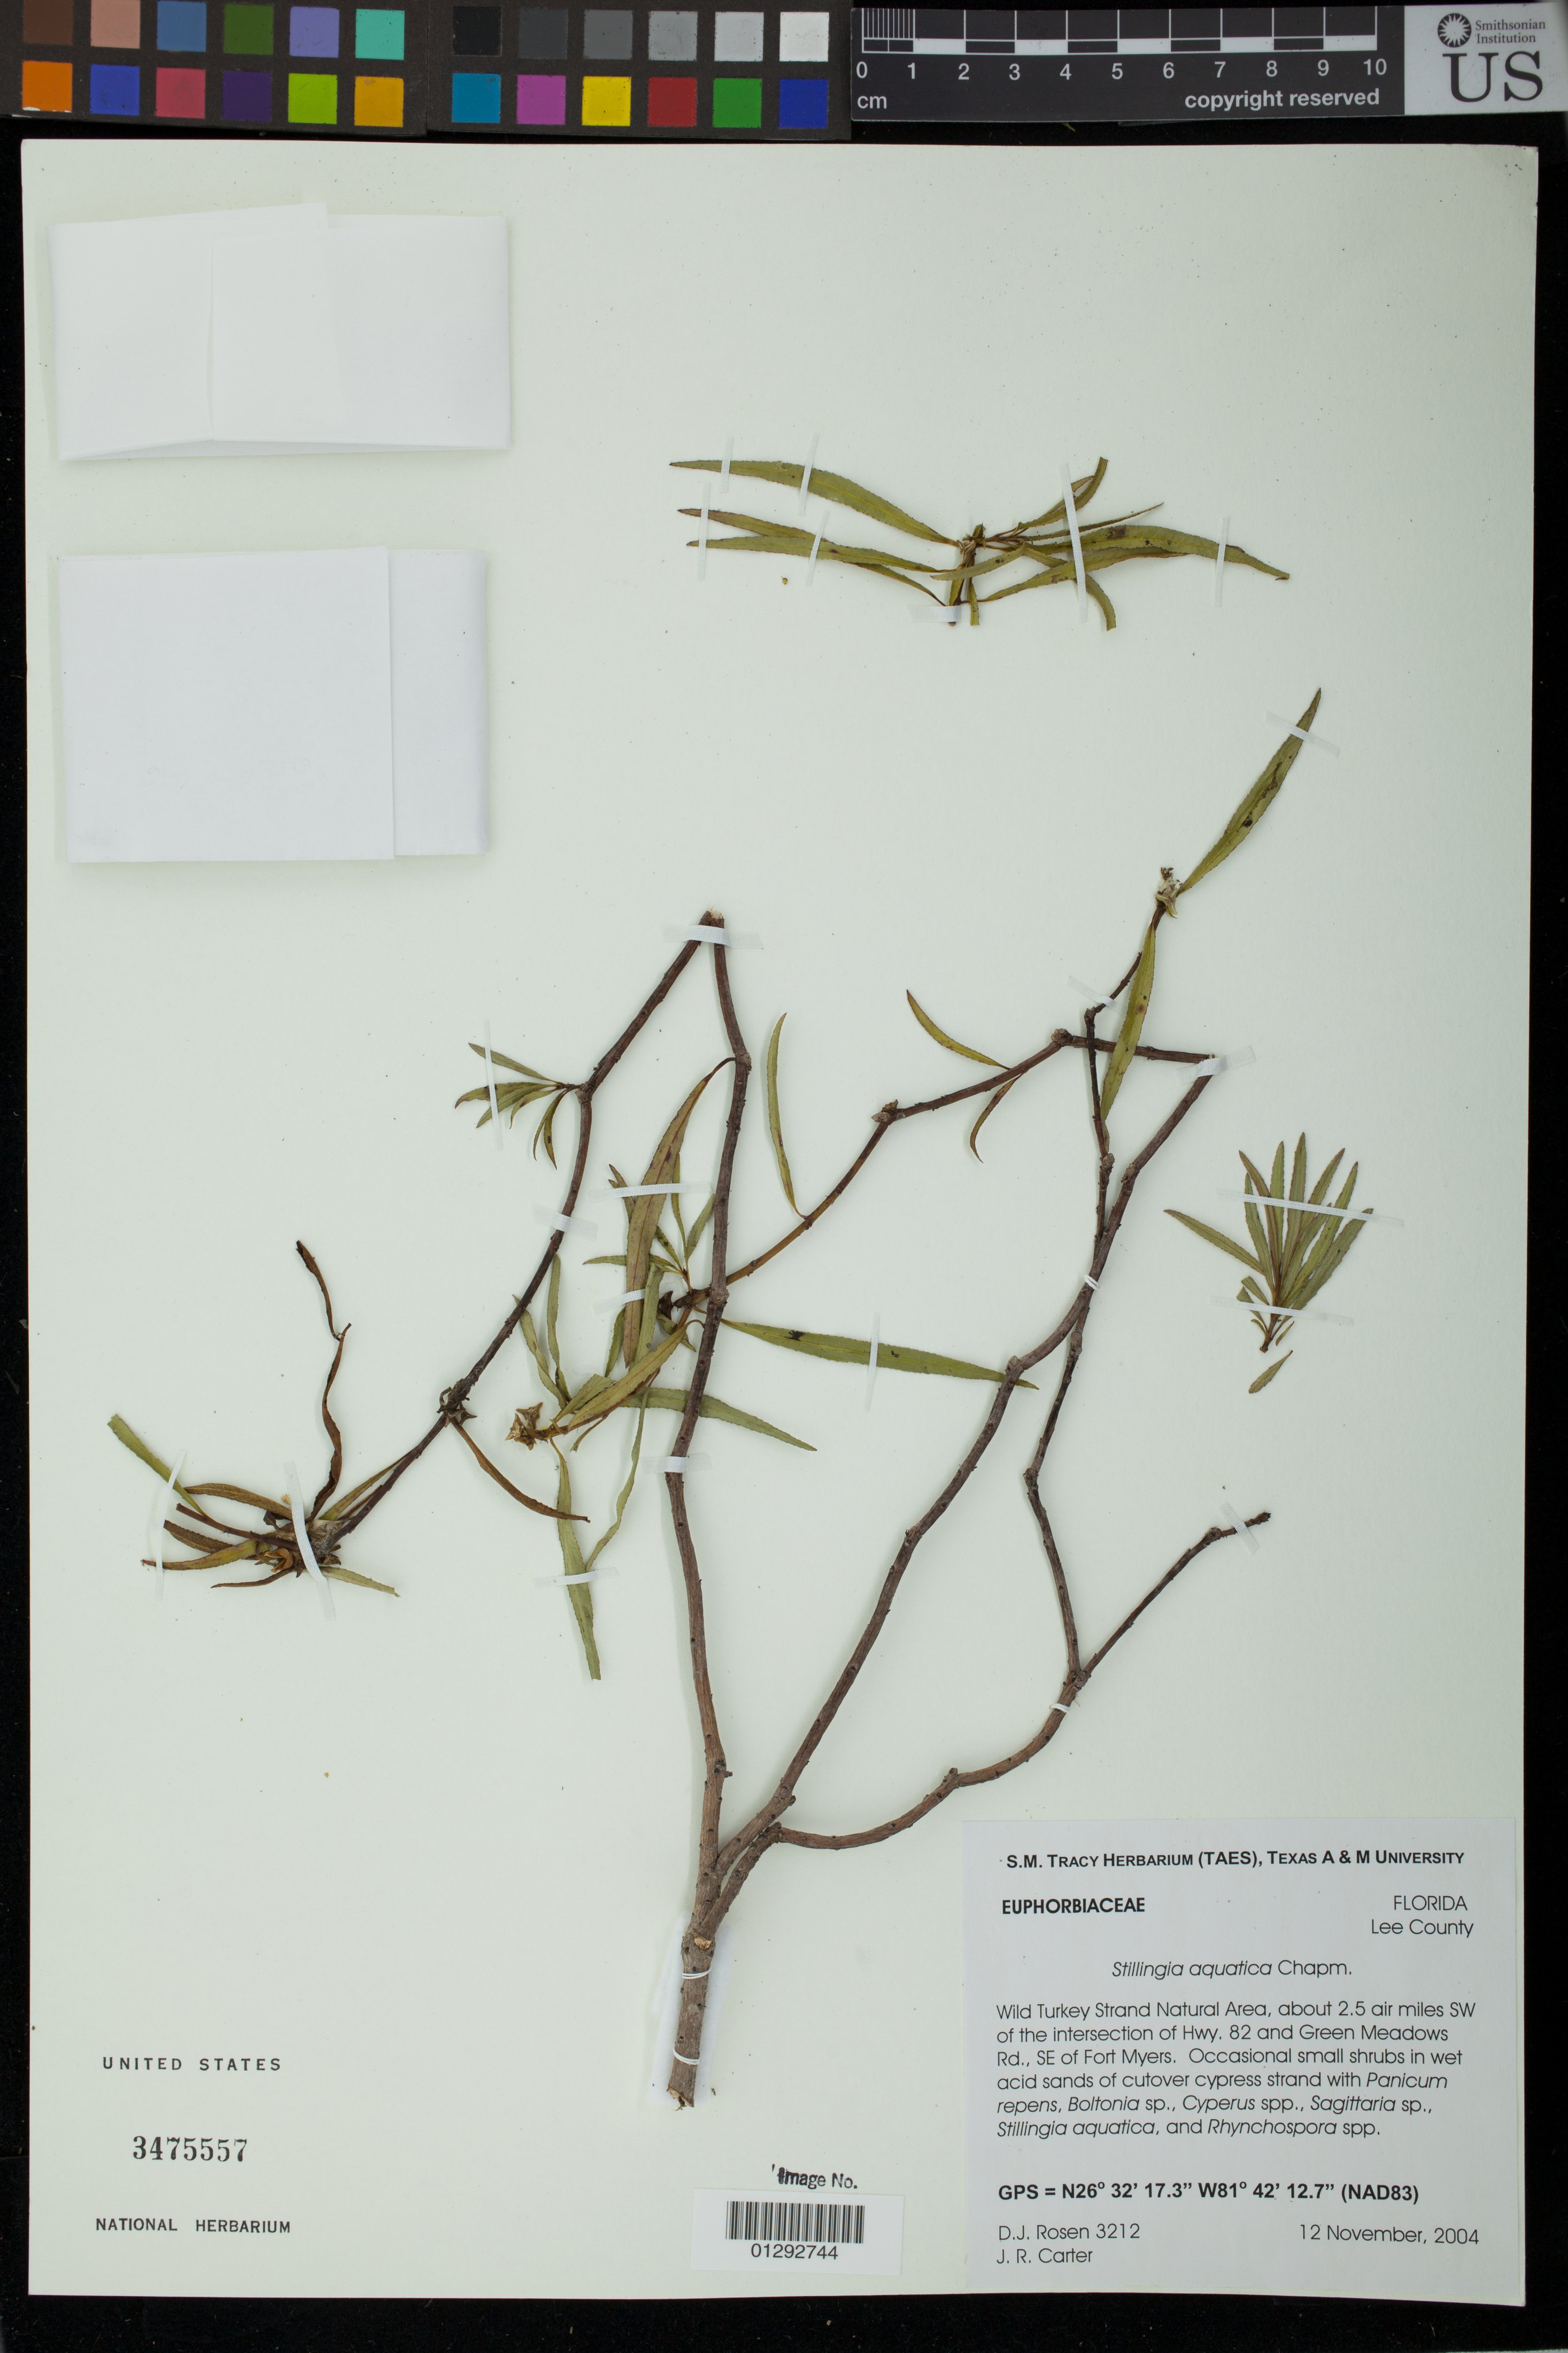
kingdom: Plantae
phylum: Tracheophyta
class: Magnoliopsida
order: Malpighiales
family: Euphorbiaceae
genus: Stillingia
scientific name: Stillingia aquatica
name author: Chapm.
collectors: D. J. Rosen & R. Carter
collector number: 3212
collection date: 2004-11-12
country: United States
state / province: Florida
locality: Lee Country. Wild Turkey Strand Natural Area, about 2.5 air miles SW of the intersection of Hwy 82 and Green Meadows Rd., SE of Fort Myers.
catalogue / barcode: US 3475557